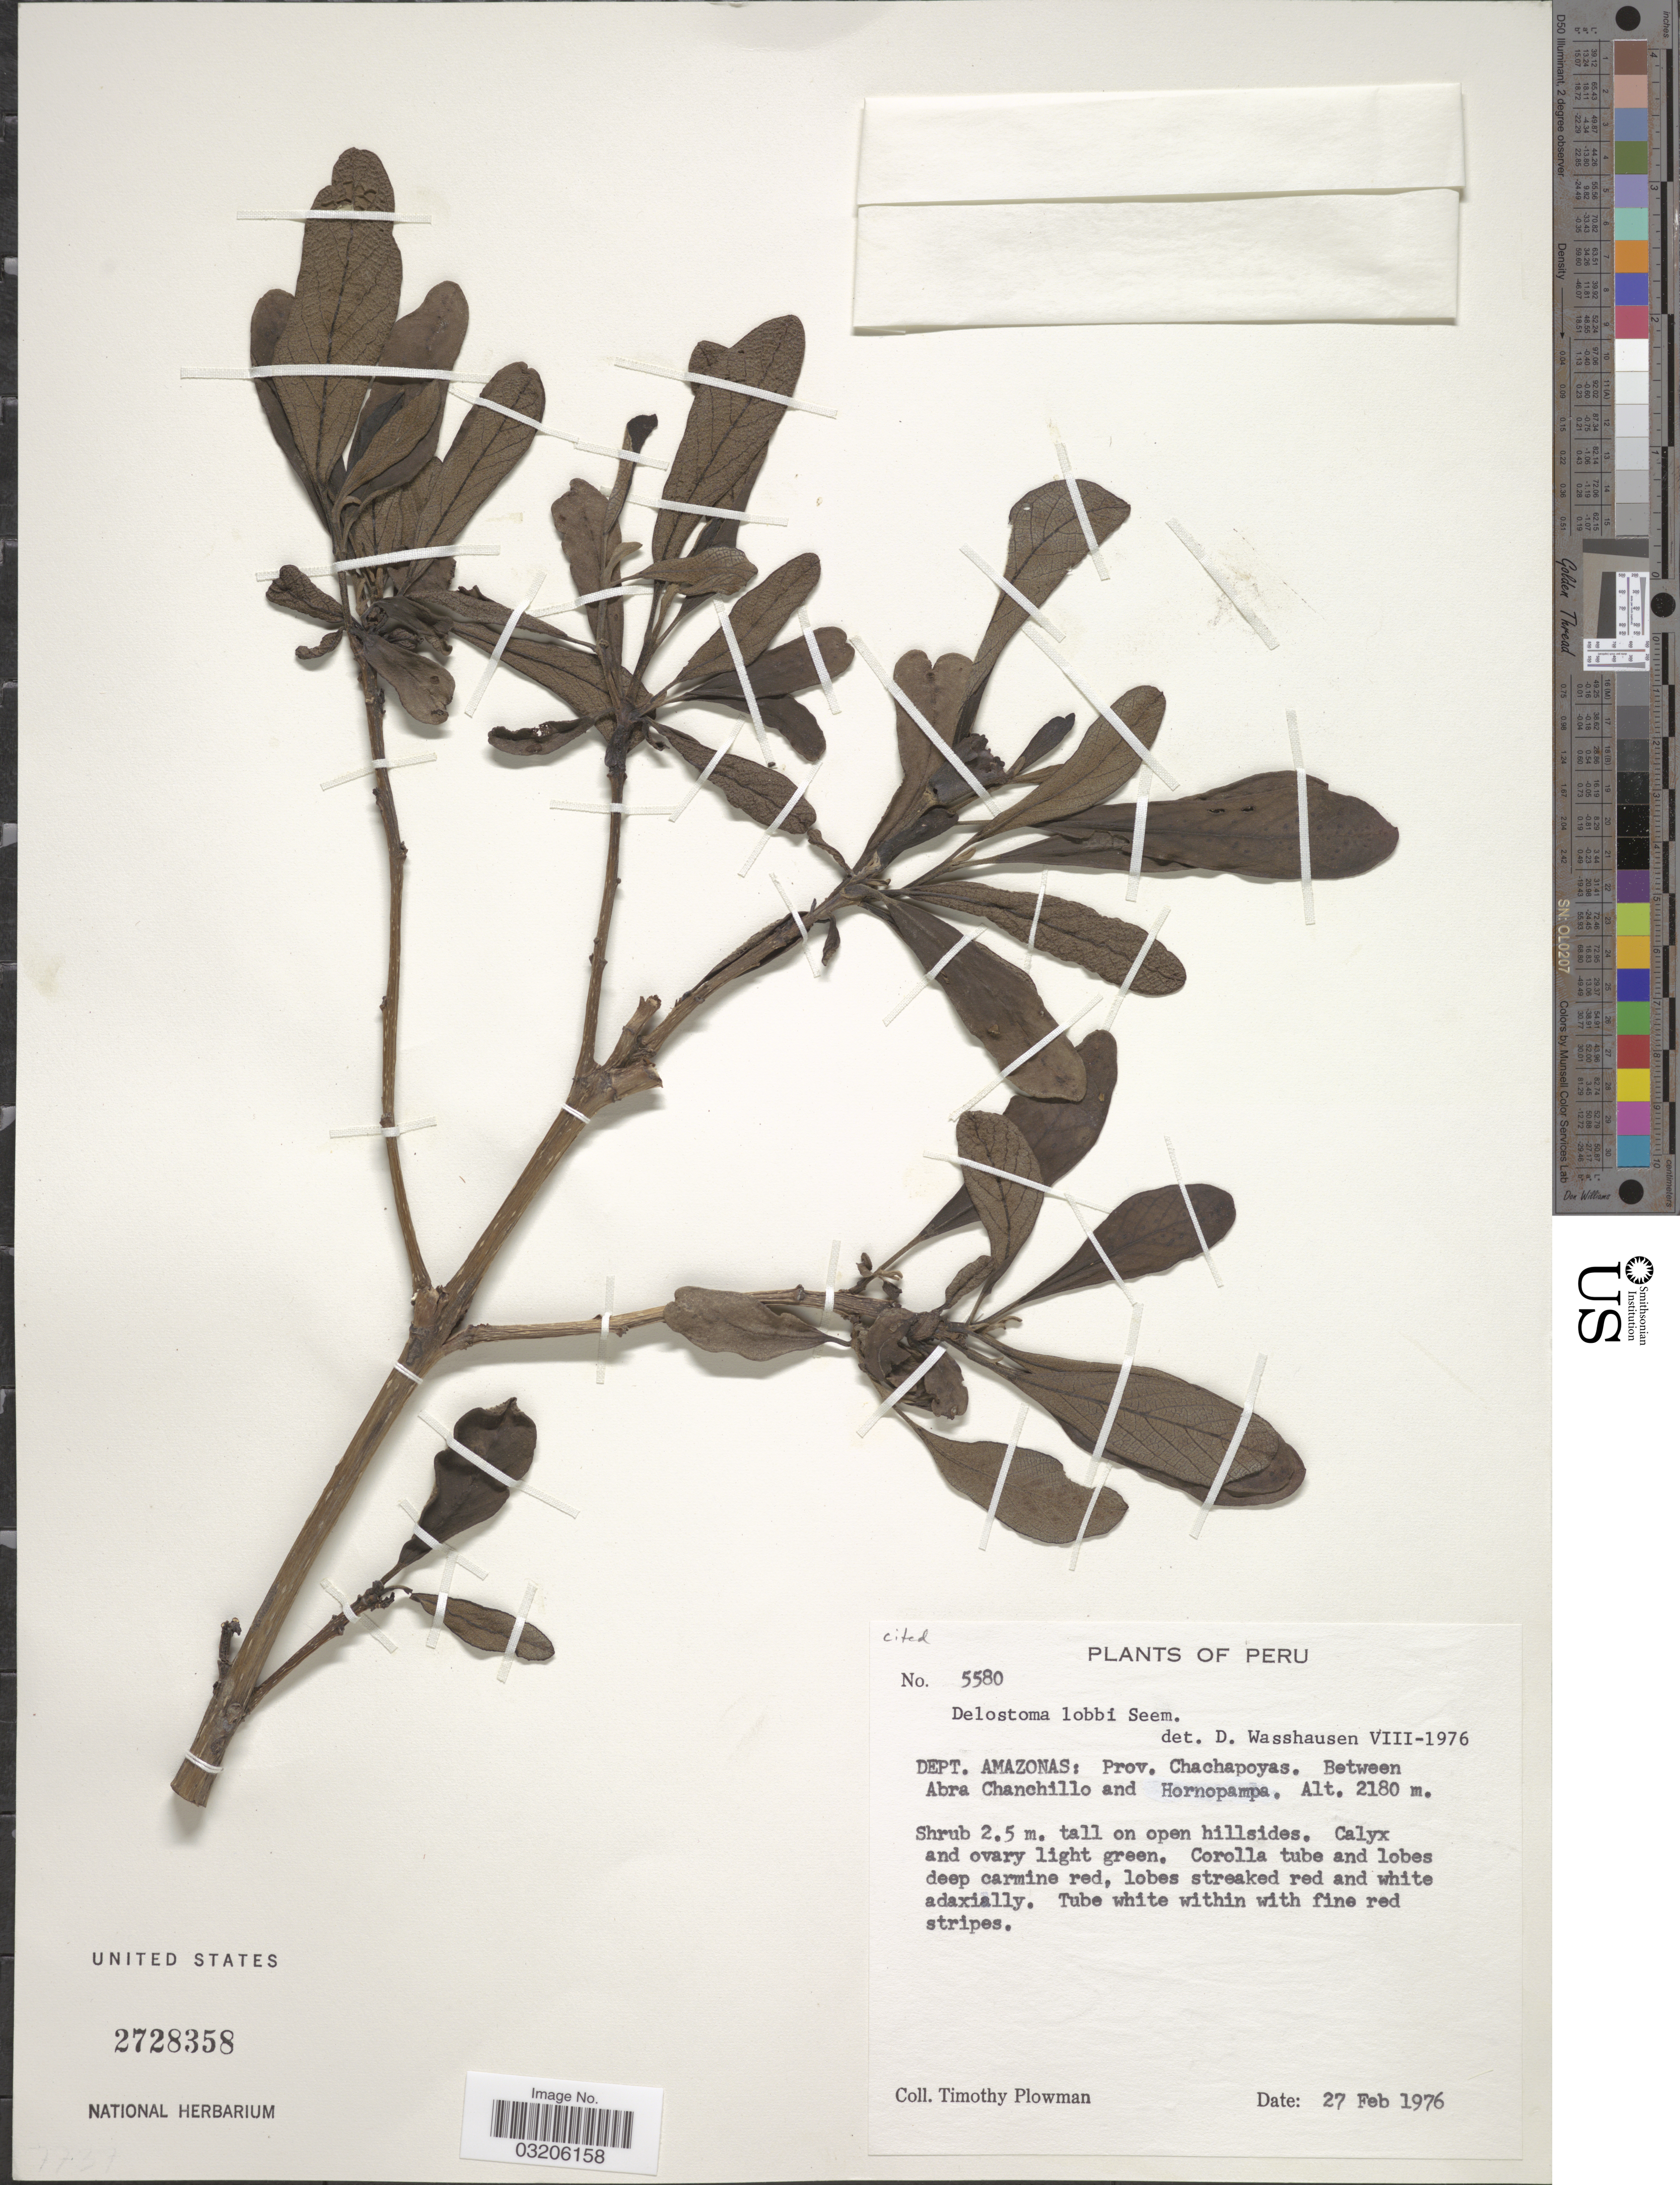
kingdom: Plantae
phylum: Tracheophyta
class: Magnoliopsida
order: Lamiales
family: Bignoniaceae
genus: Delostoma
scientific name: Delostoma lobbii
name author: Seem.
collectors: T. Plowman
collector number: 5580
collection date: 1976-02-27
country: Peru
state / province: Amazonas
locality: Dept. Amazonas: Prov. Chachapoyas. Between Abra Canchillo and Hornopampa.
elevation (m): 2180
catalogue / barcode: US 2728358